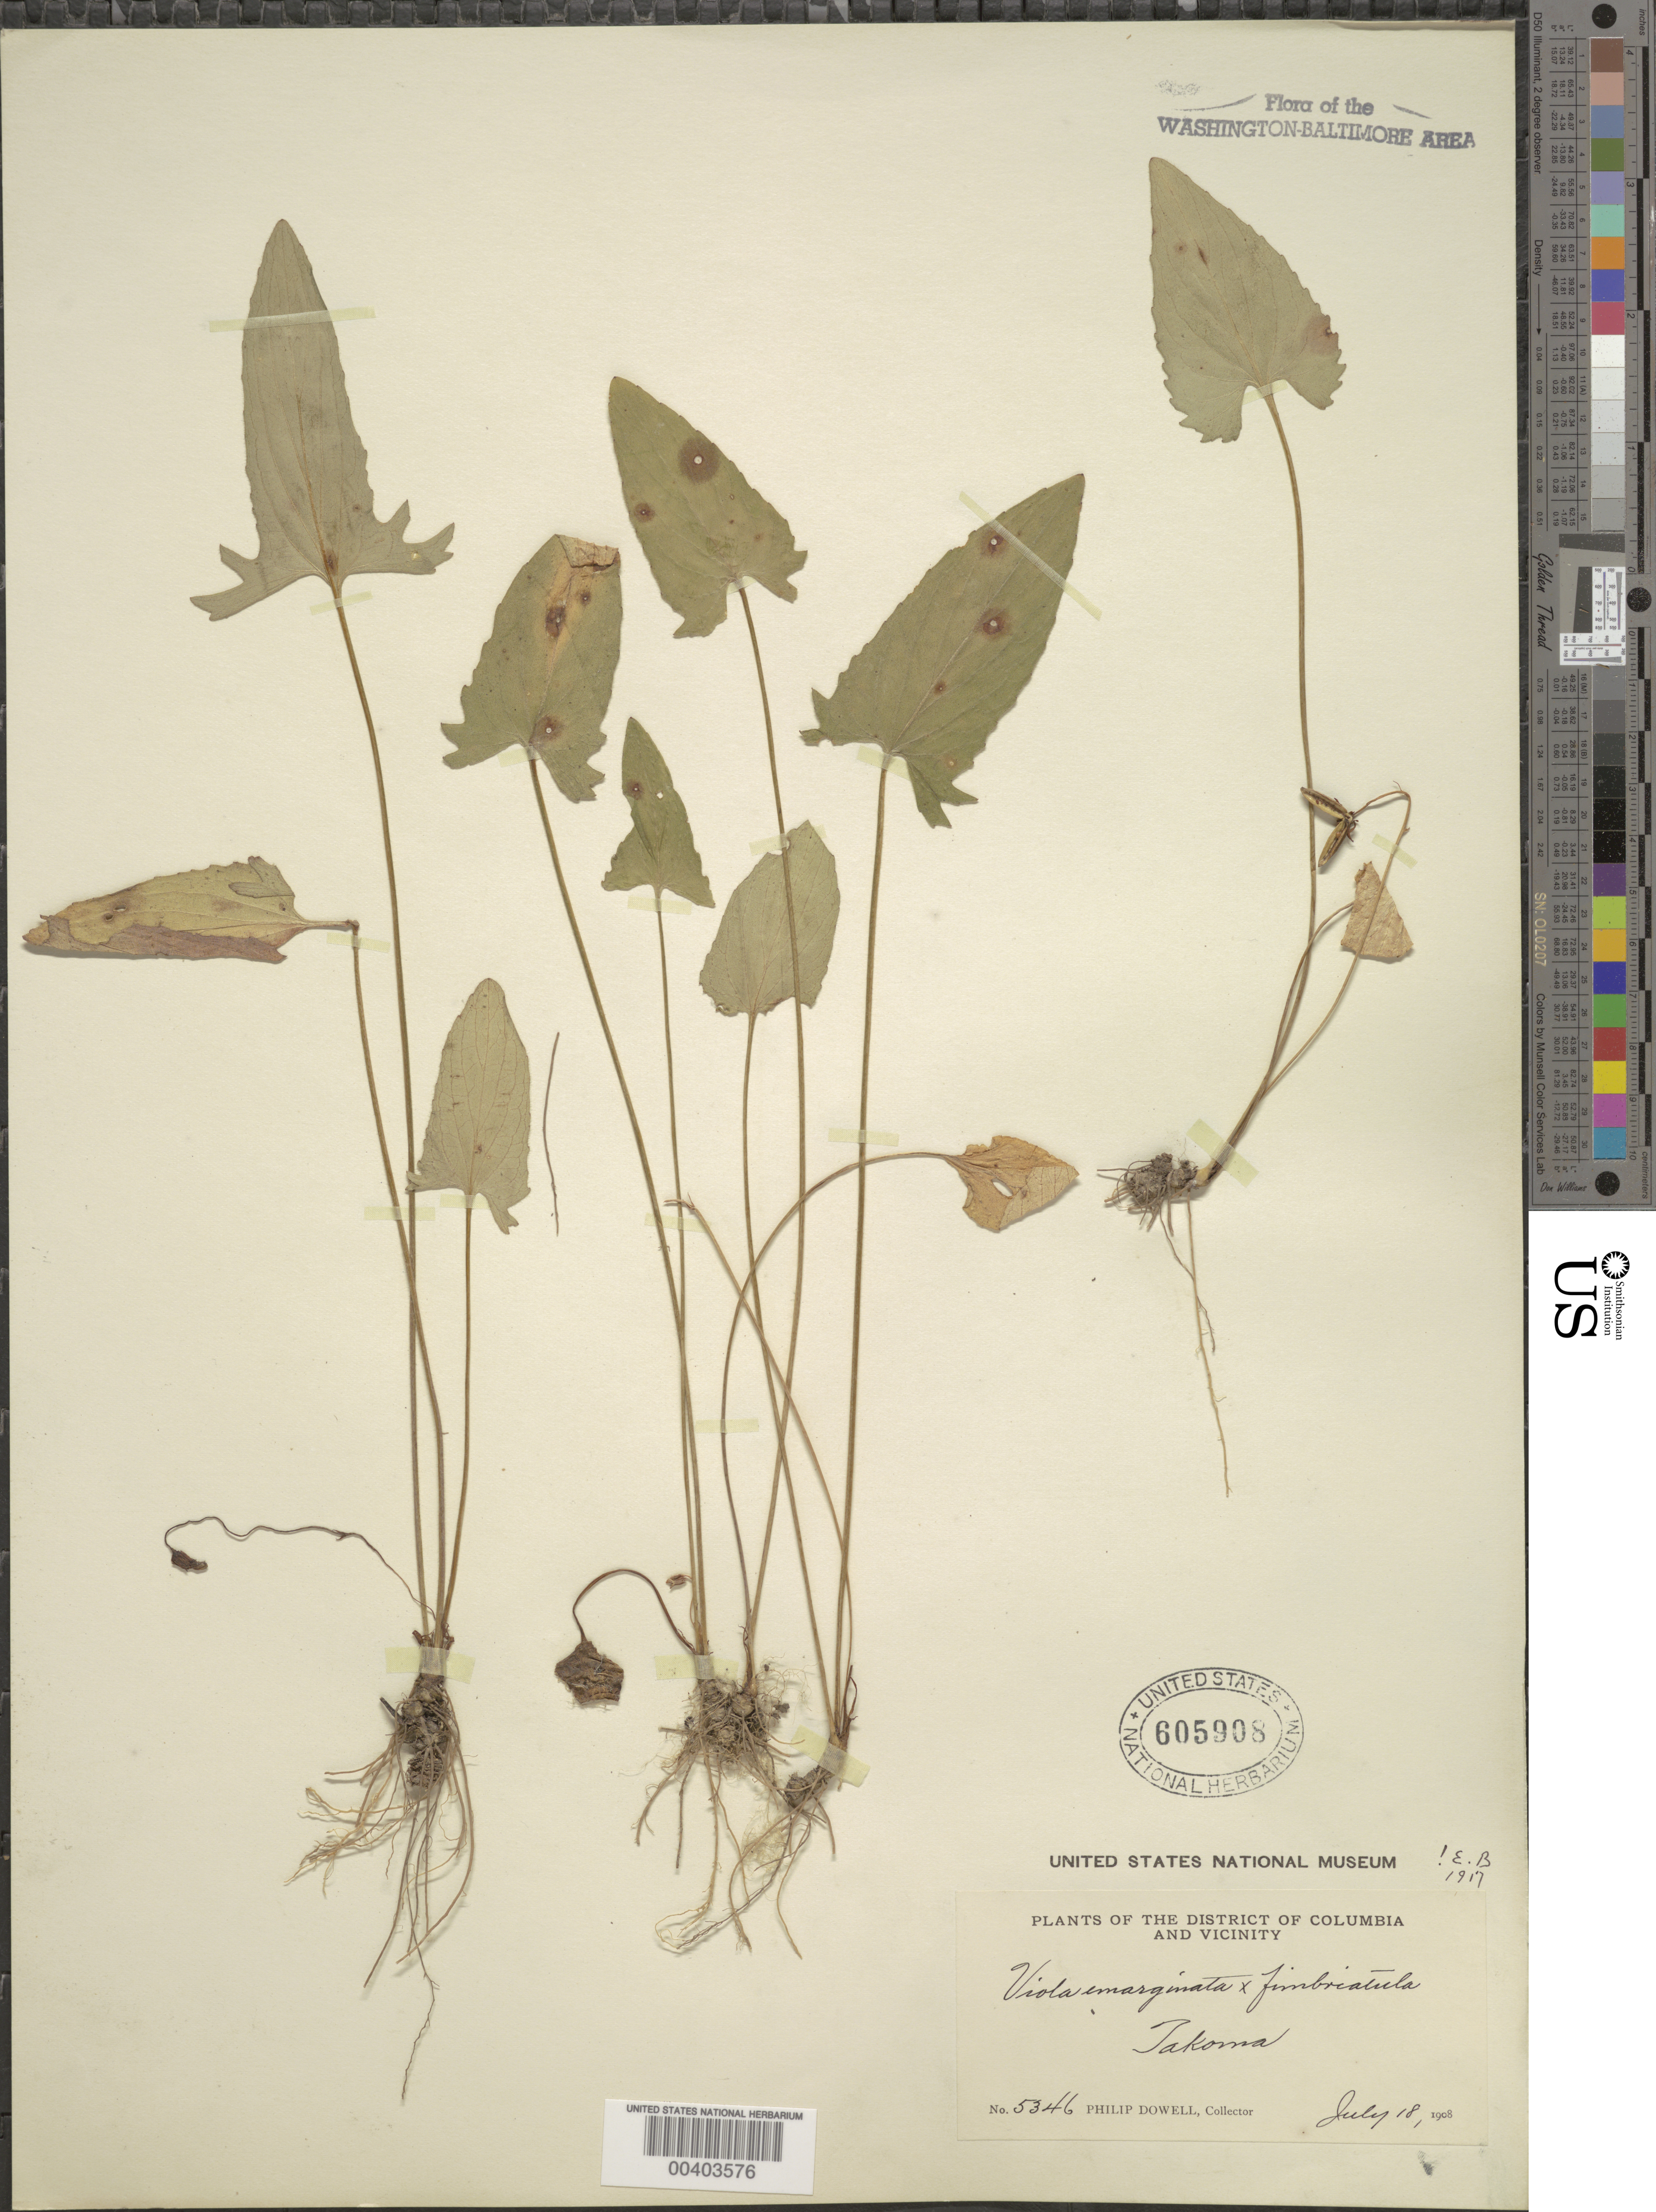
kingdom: Plantae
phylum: Tracheophyta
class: Magnoliopsida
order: Malpighiales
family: Violaceae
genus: Viola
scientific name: Viola sagittata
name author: Aiton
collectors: P. Dowell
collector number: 5346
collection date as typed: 18 Jul 1908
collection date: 1908-07-18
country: United States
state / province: District of Columbia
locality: Takoma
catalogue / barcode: US 605908